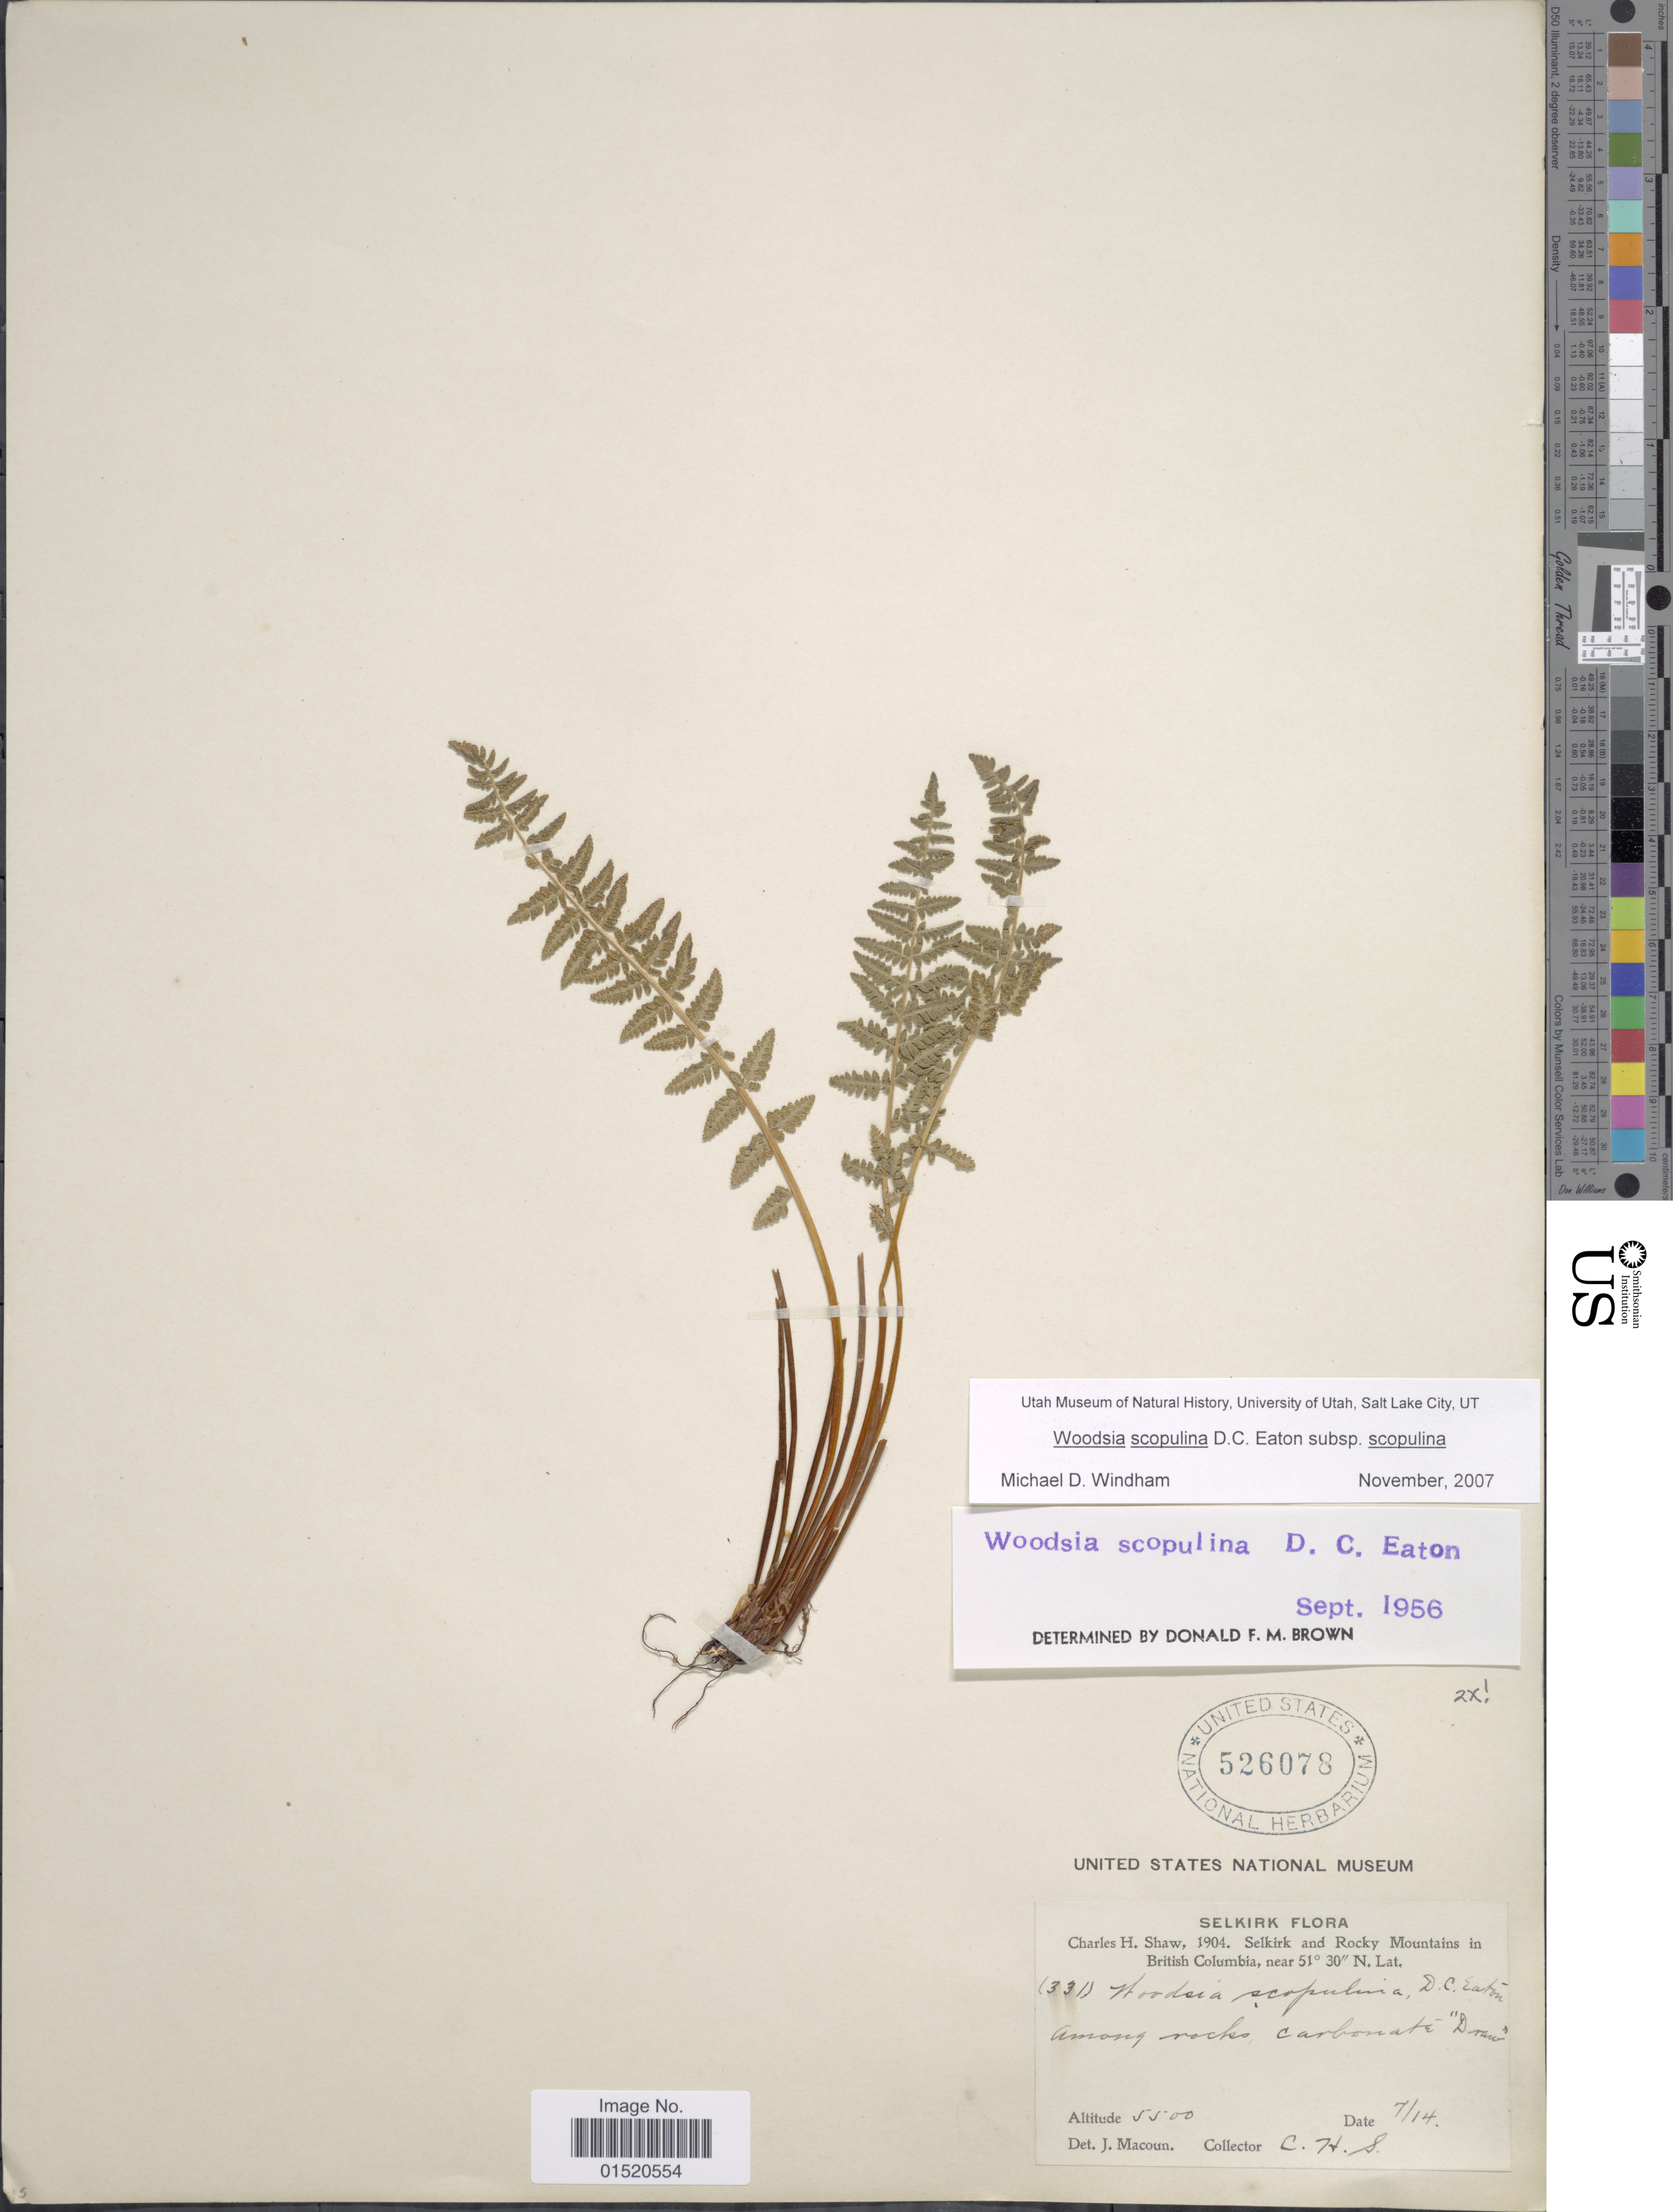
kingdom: Plantae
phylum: Tracheophyta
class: Polypodiopsida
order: Polypodiales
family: Woodsiaceae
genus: Woodsia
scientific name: Woodsia scopulina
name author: D.C. Eaton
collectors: C. H. Shaw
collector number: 331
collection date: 1904-07-14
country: Canada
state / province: British Columbia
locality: Selkirk and Rocky Mountains, among rocks, carbonate 'Draw'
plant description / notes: No precise locality correction needed.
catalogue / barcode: US 526078